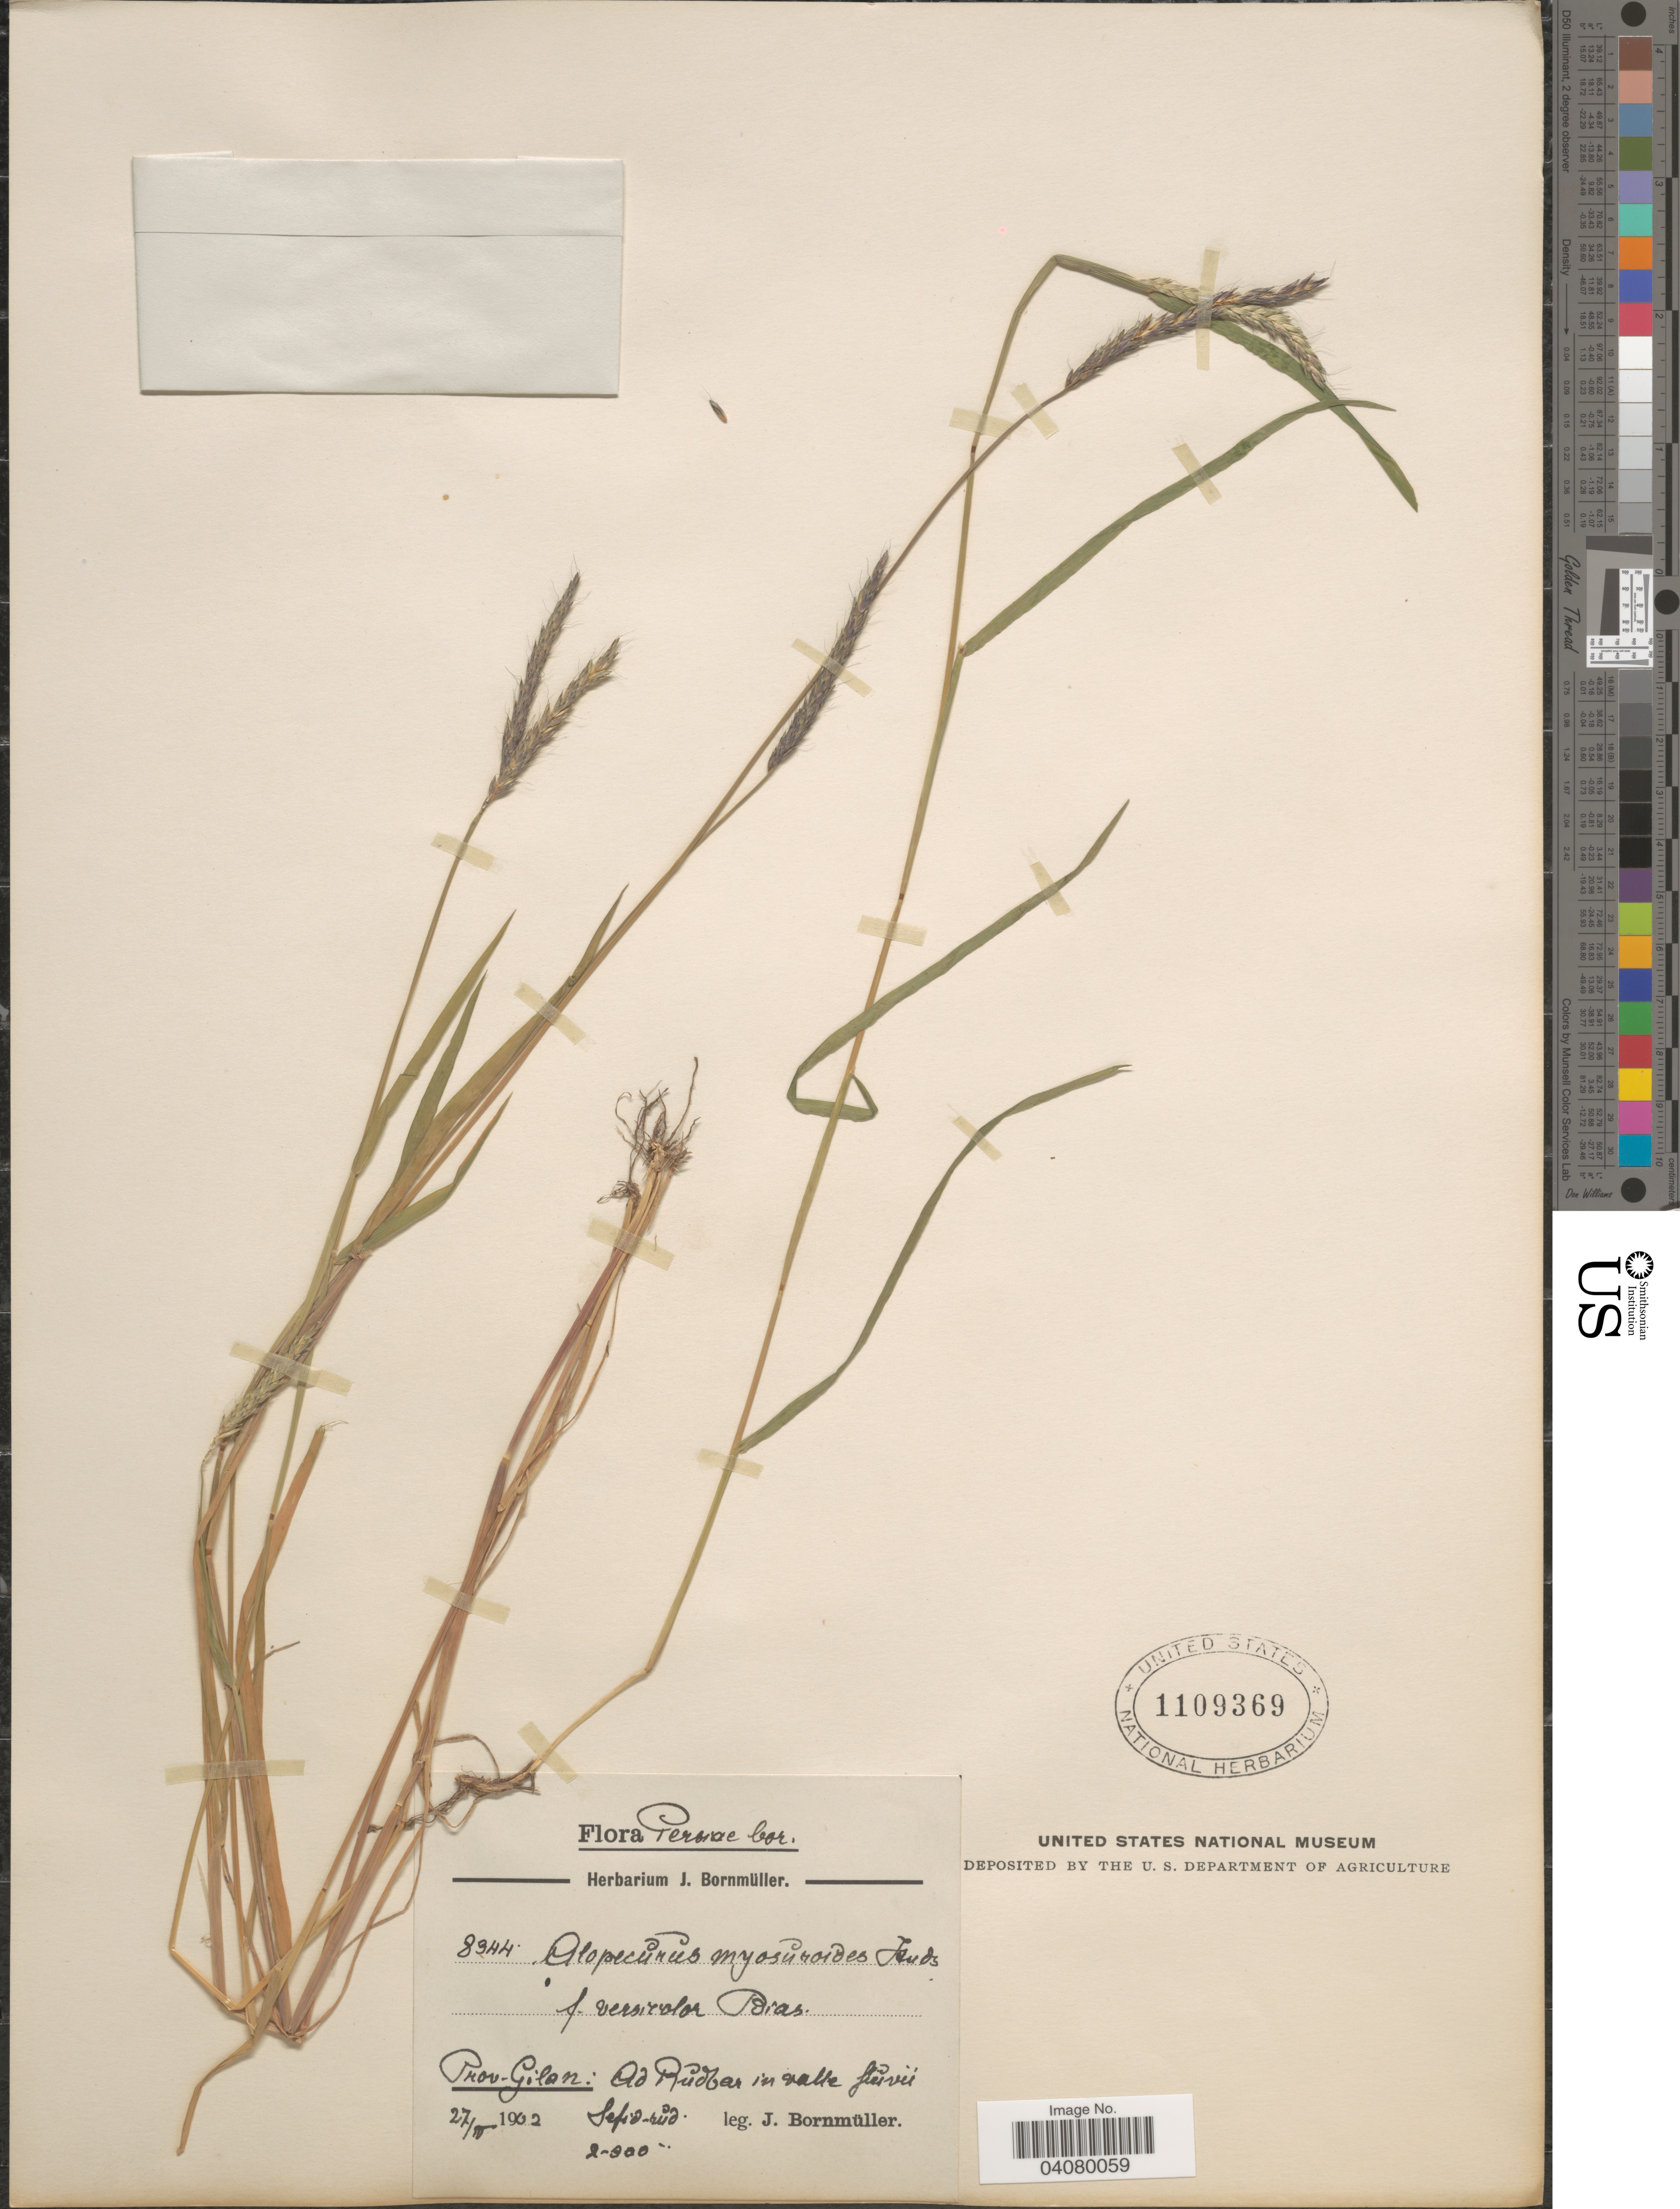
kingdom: Plantae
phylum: Tracheophyta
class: Liliopsida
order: Poales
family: Poaceae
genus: Alopecurus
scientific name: Alopecurus myosuroides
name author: Huds.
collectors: J. Bornmüller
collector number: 8344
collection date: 1902-04-27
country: Iran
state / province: Gilan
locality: Persiae bor. Prov-Gilan: Ad Rûdbar in valle fluvii. Sefid-rud.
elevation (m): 61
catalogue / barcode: US 1109369